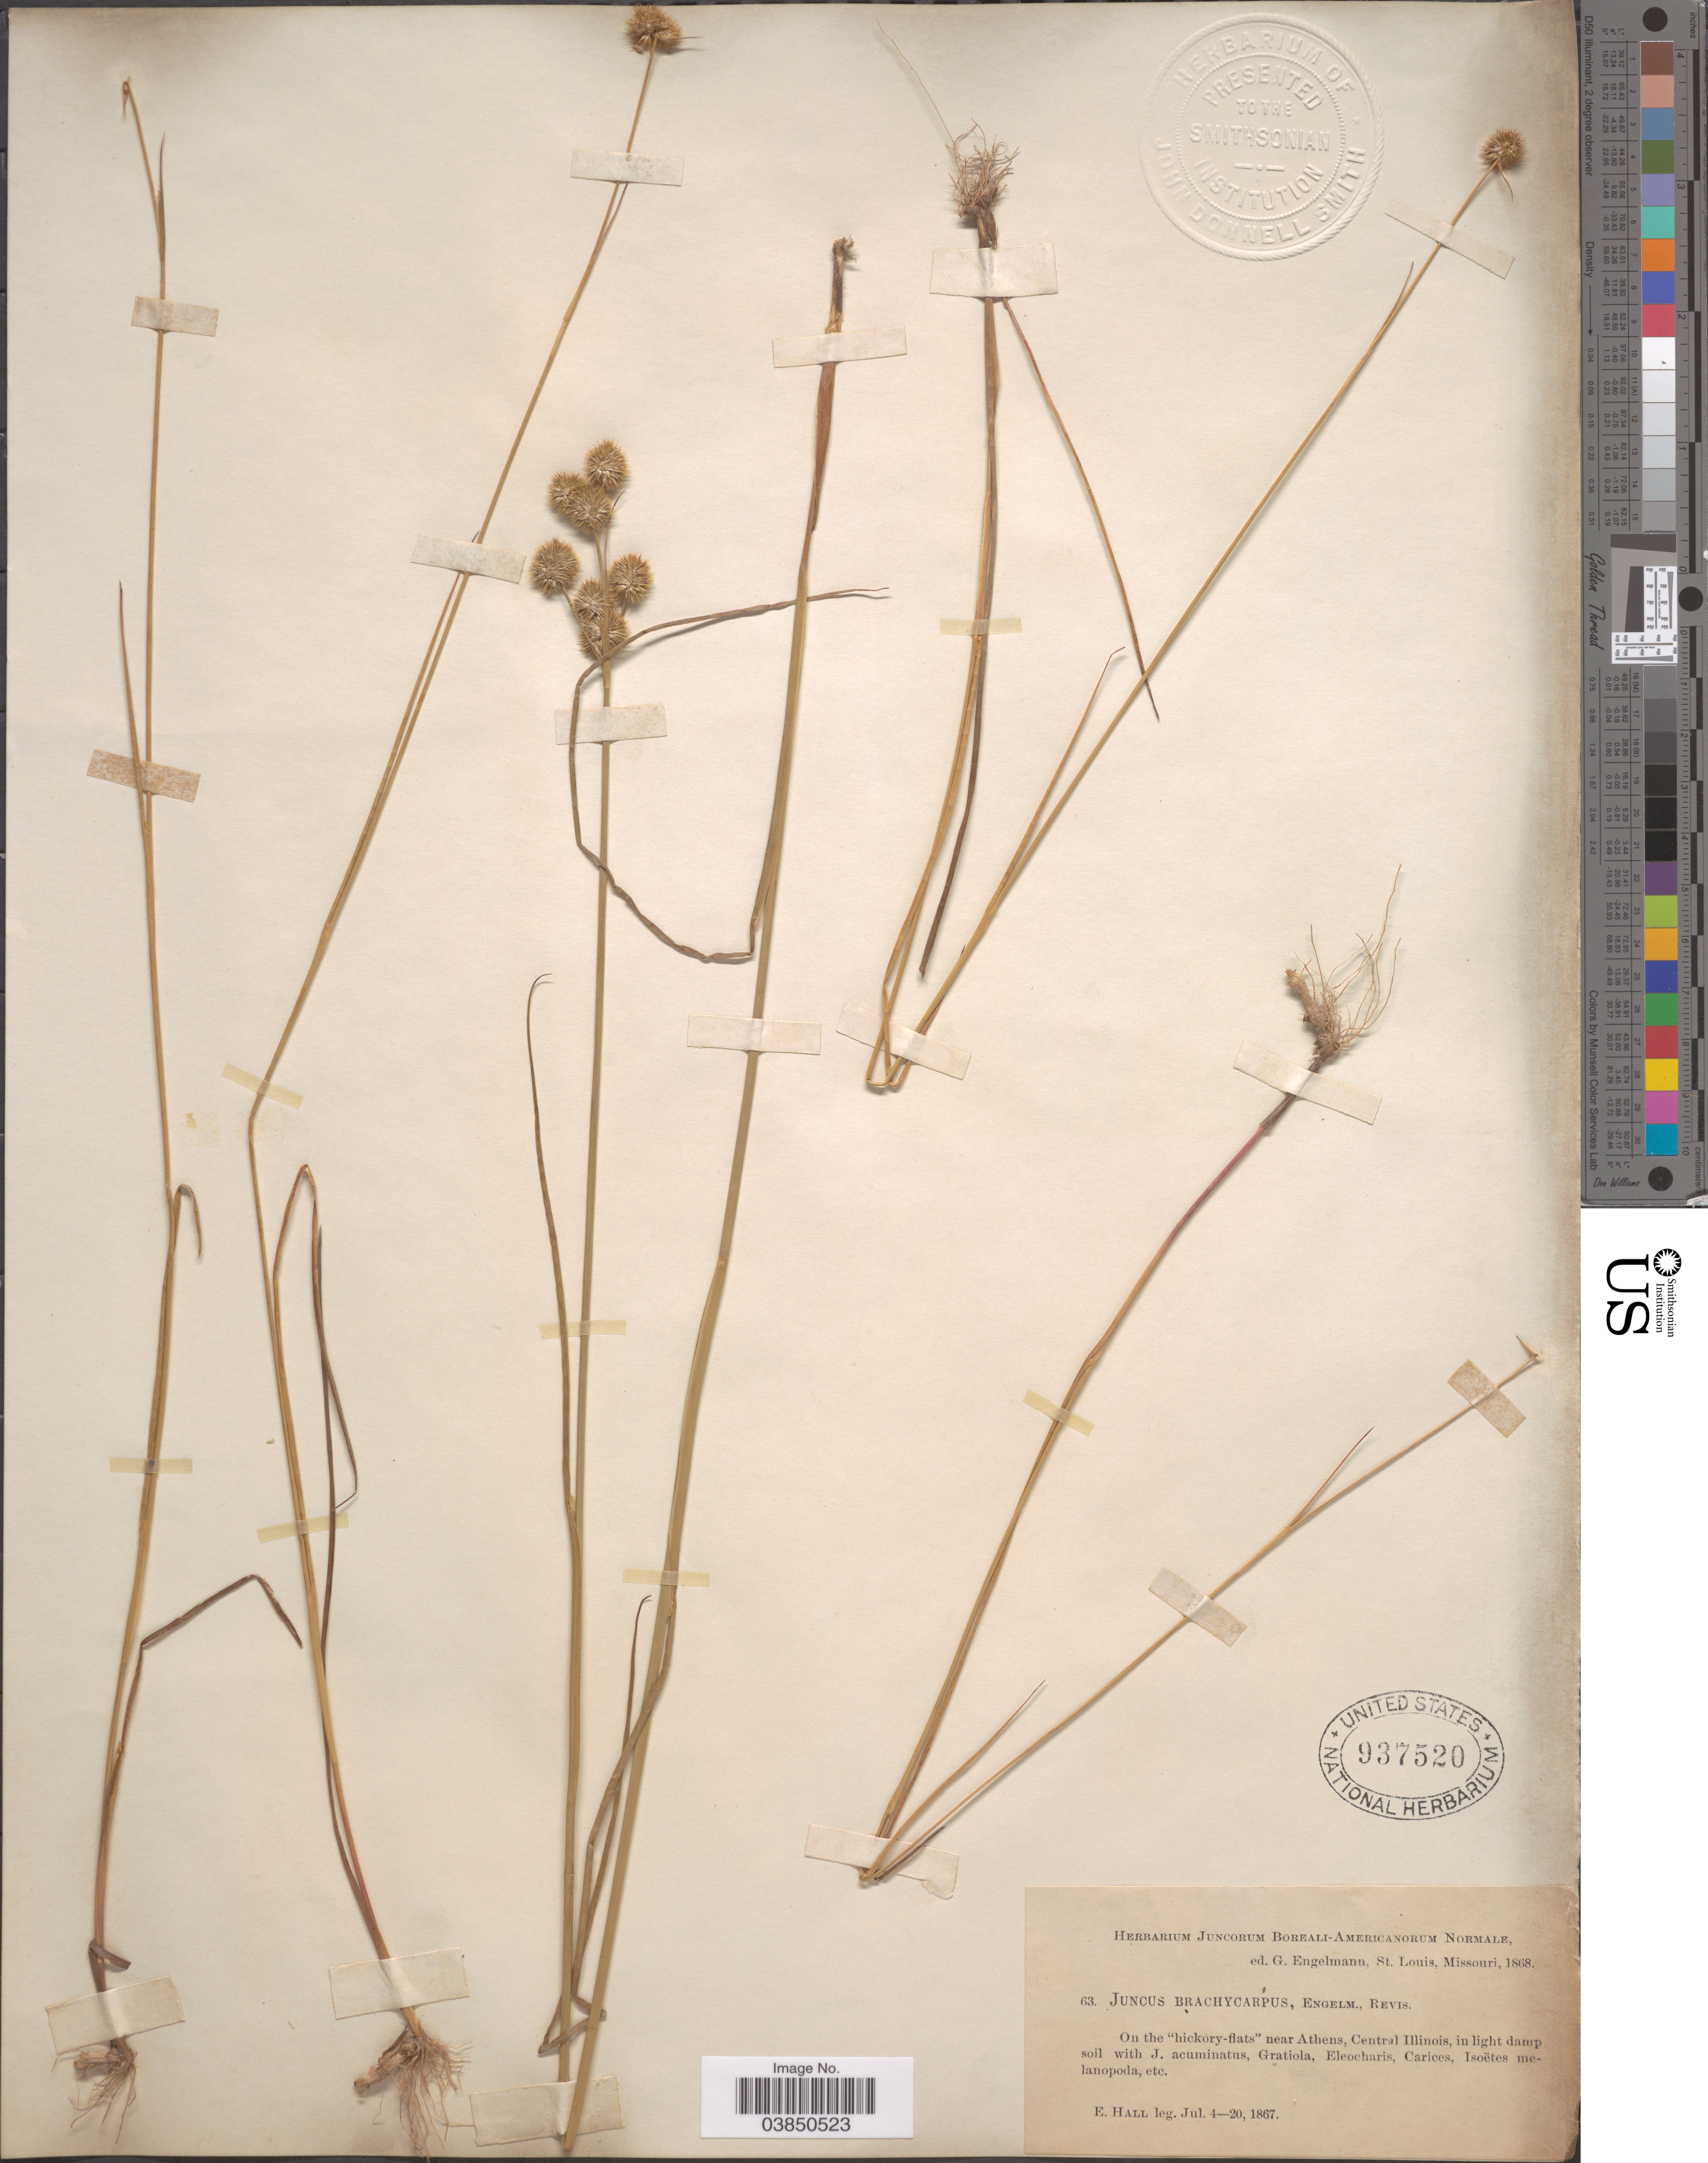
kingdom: Plantae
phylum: Tracheophyta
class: Liliopsida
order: Poales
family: Juncaceae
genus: Juncus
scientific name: Juncus brachycarpus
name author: Engelm.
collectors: E. Hall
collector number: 63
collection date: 1867-07-04/1867-07-20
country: United States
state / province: Illinois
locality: On the "hickory-flats" near Athens, Central Illinois.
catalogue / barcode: US 937520